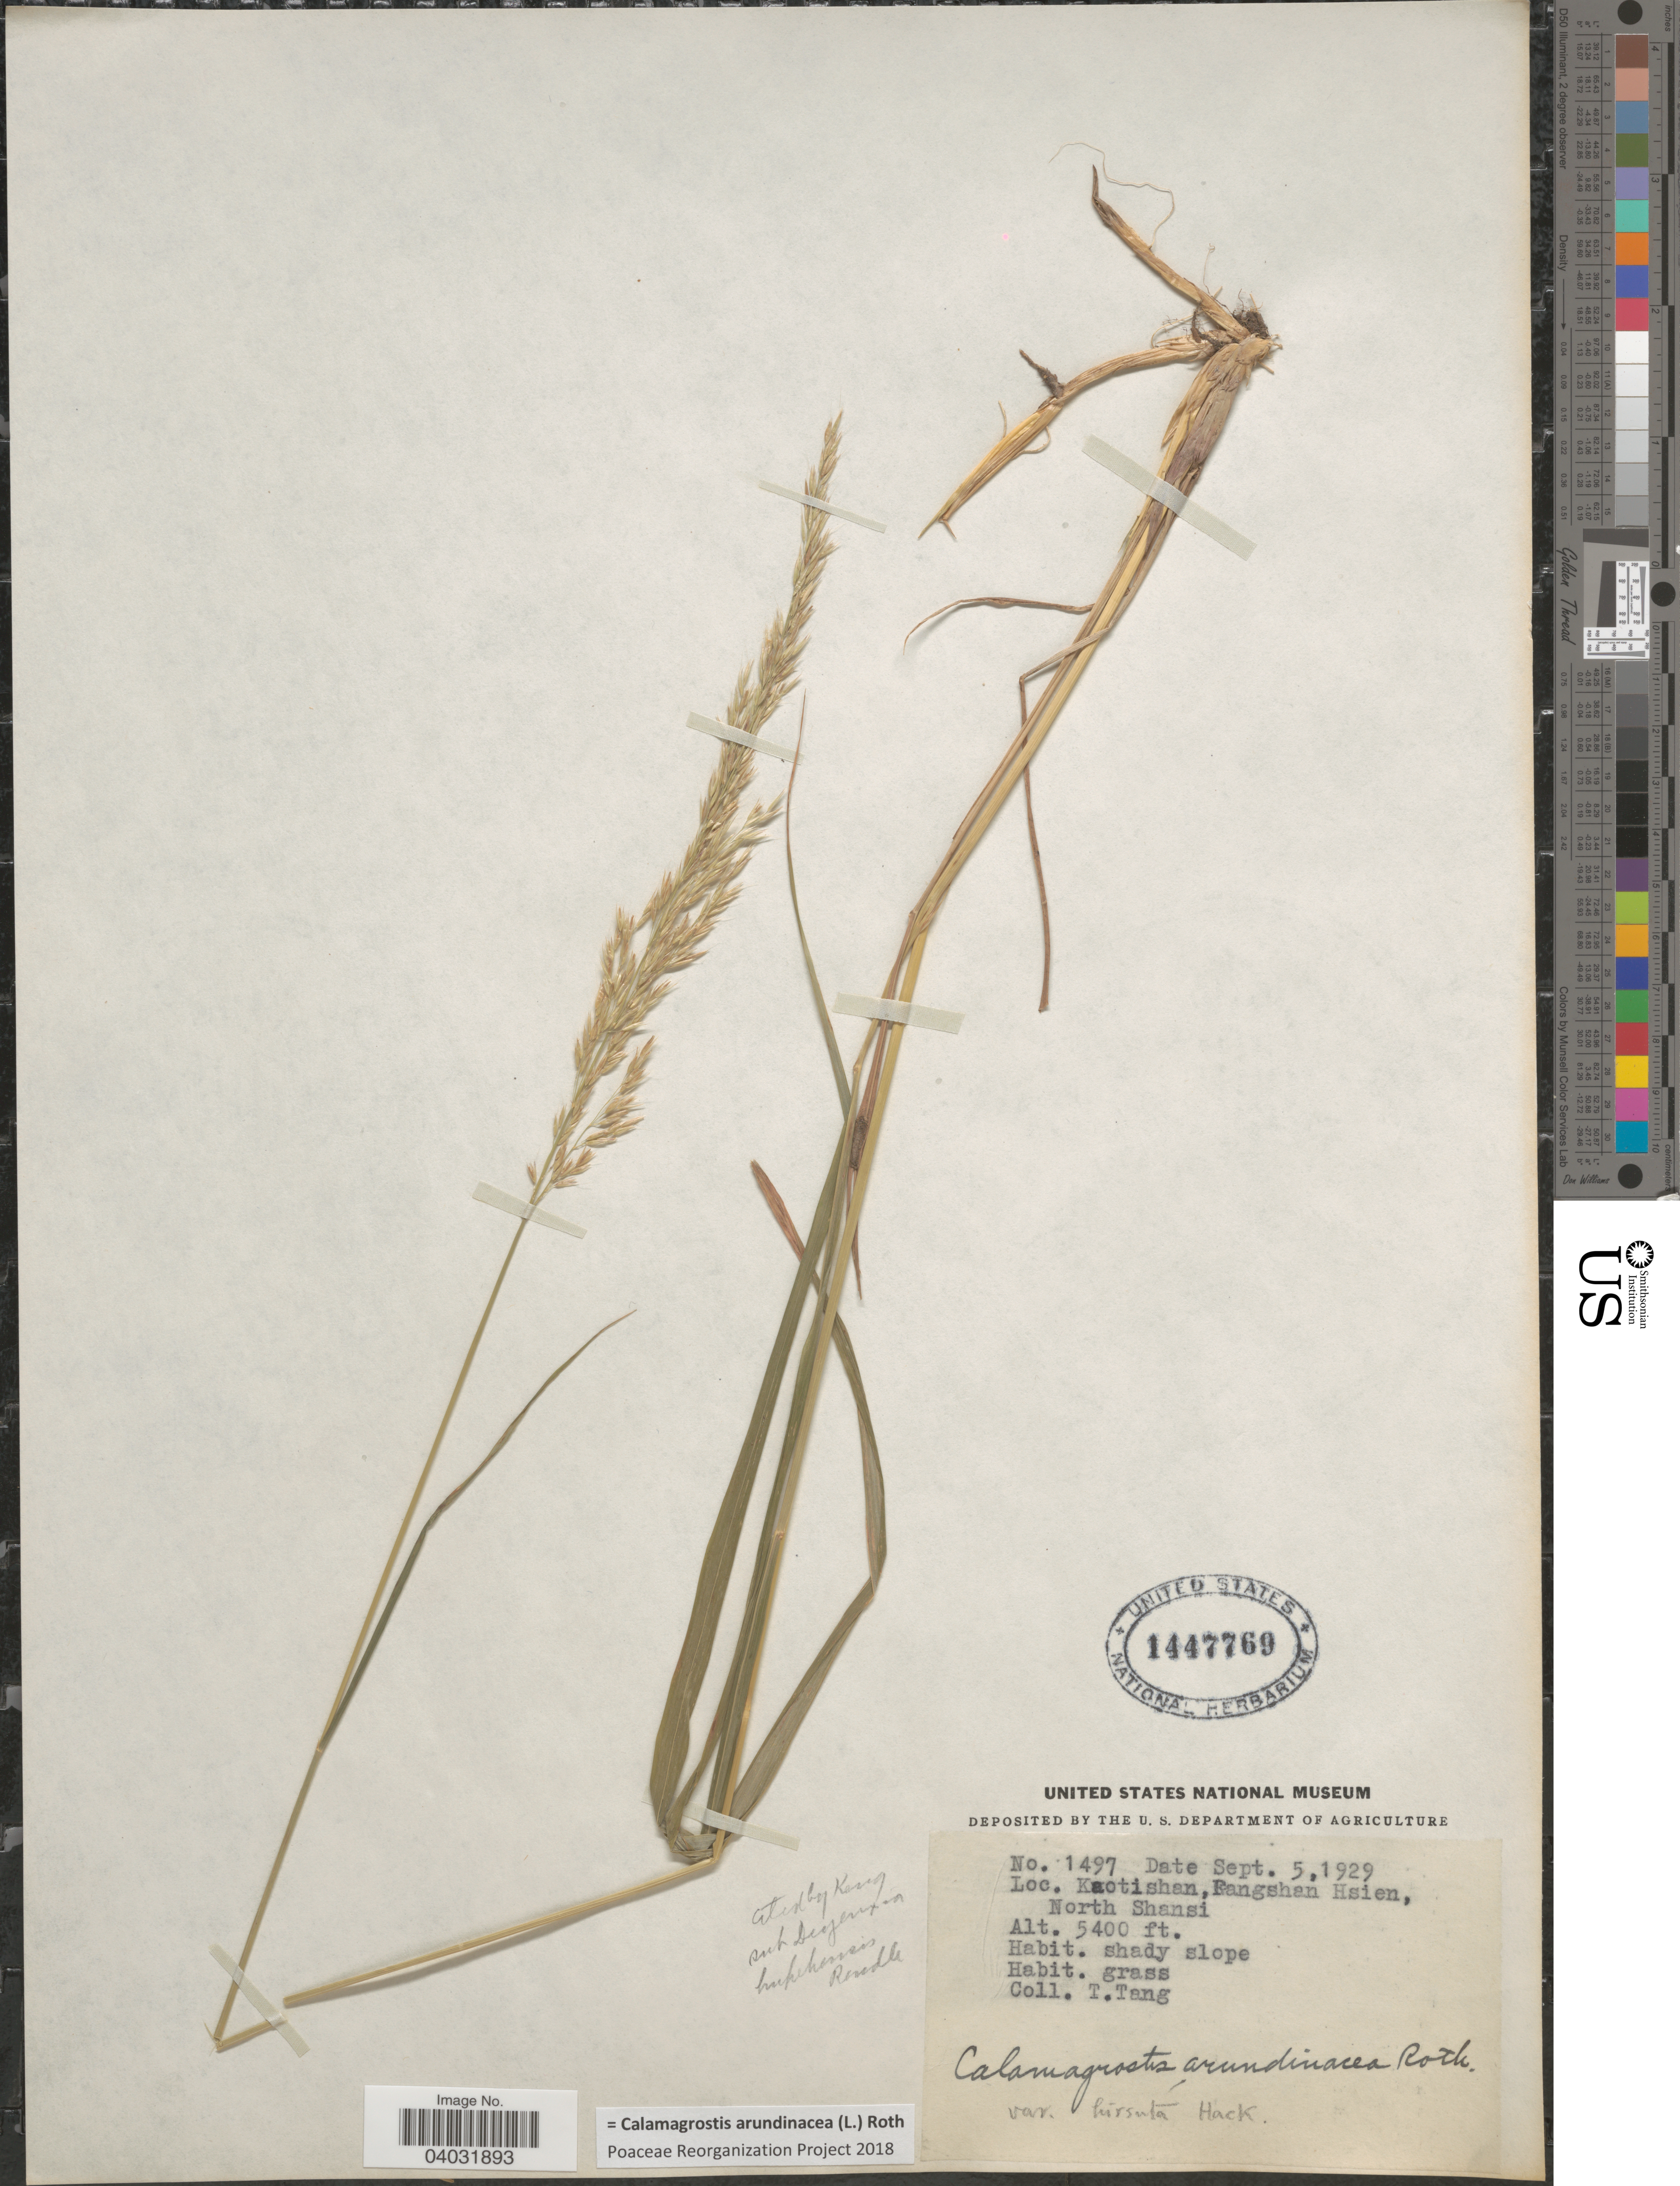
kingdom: Plantae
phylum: Tracheophyta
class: Liliopsida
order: Poales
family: Poaceae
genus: Calamagrostis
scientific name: Calamagrostis arundinacea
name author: (L.) Roth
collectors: T. Tang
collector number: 1497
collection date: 1929-09-05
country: China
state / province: Shanxi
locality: Kaotishan, Fangshan Hsien, North Shansi.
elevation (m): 1646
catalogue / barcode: US 1447769